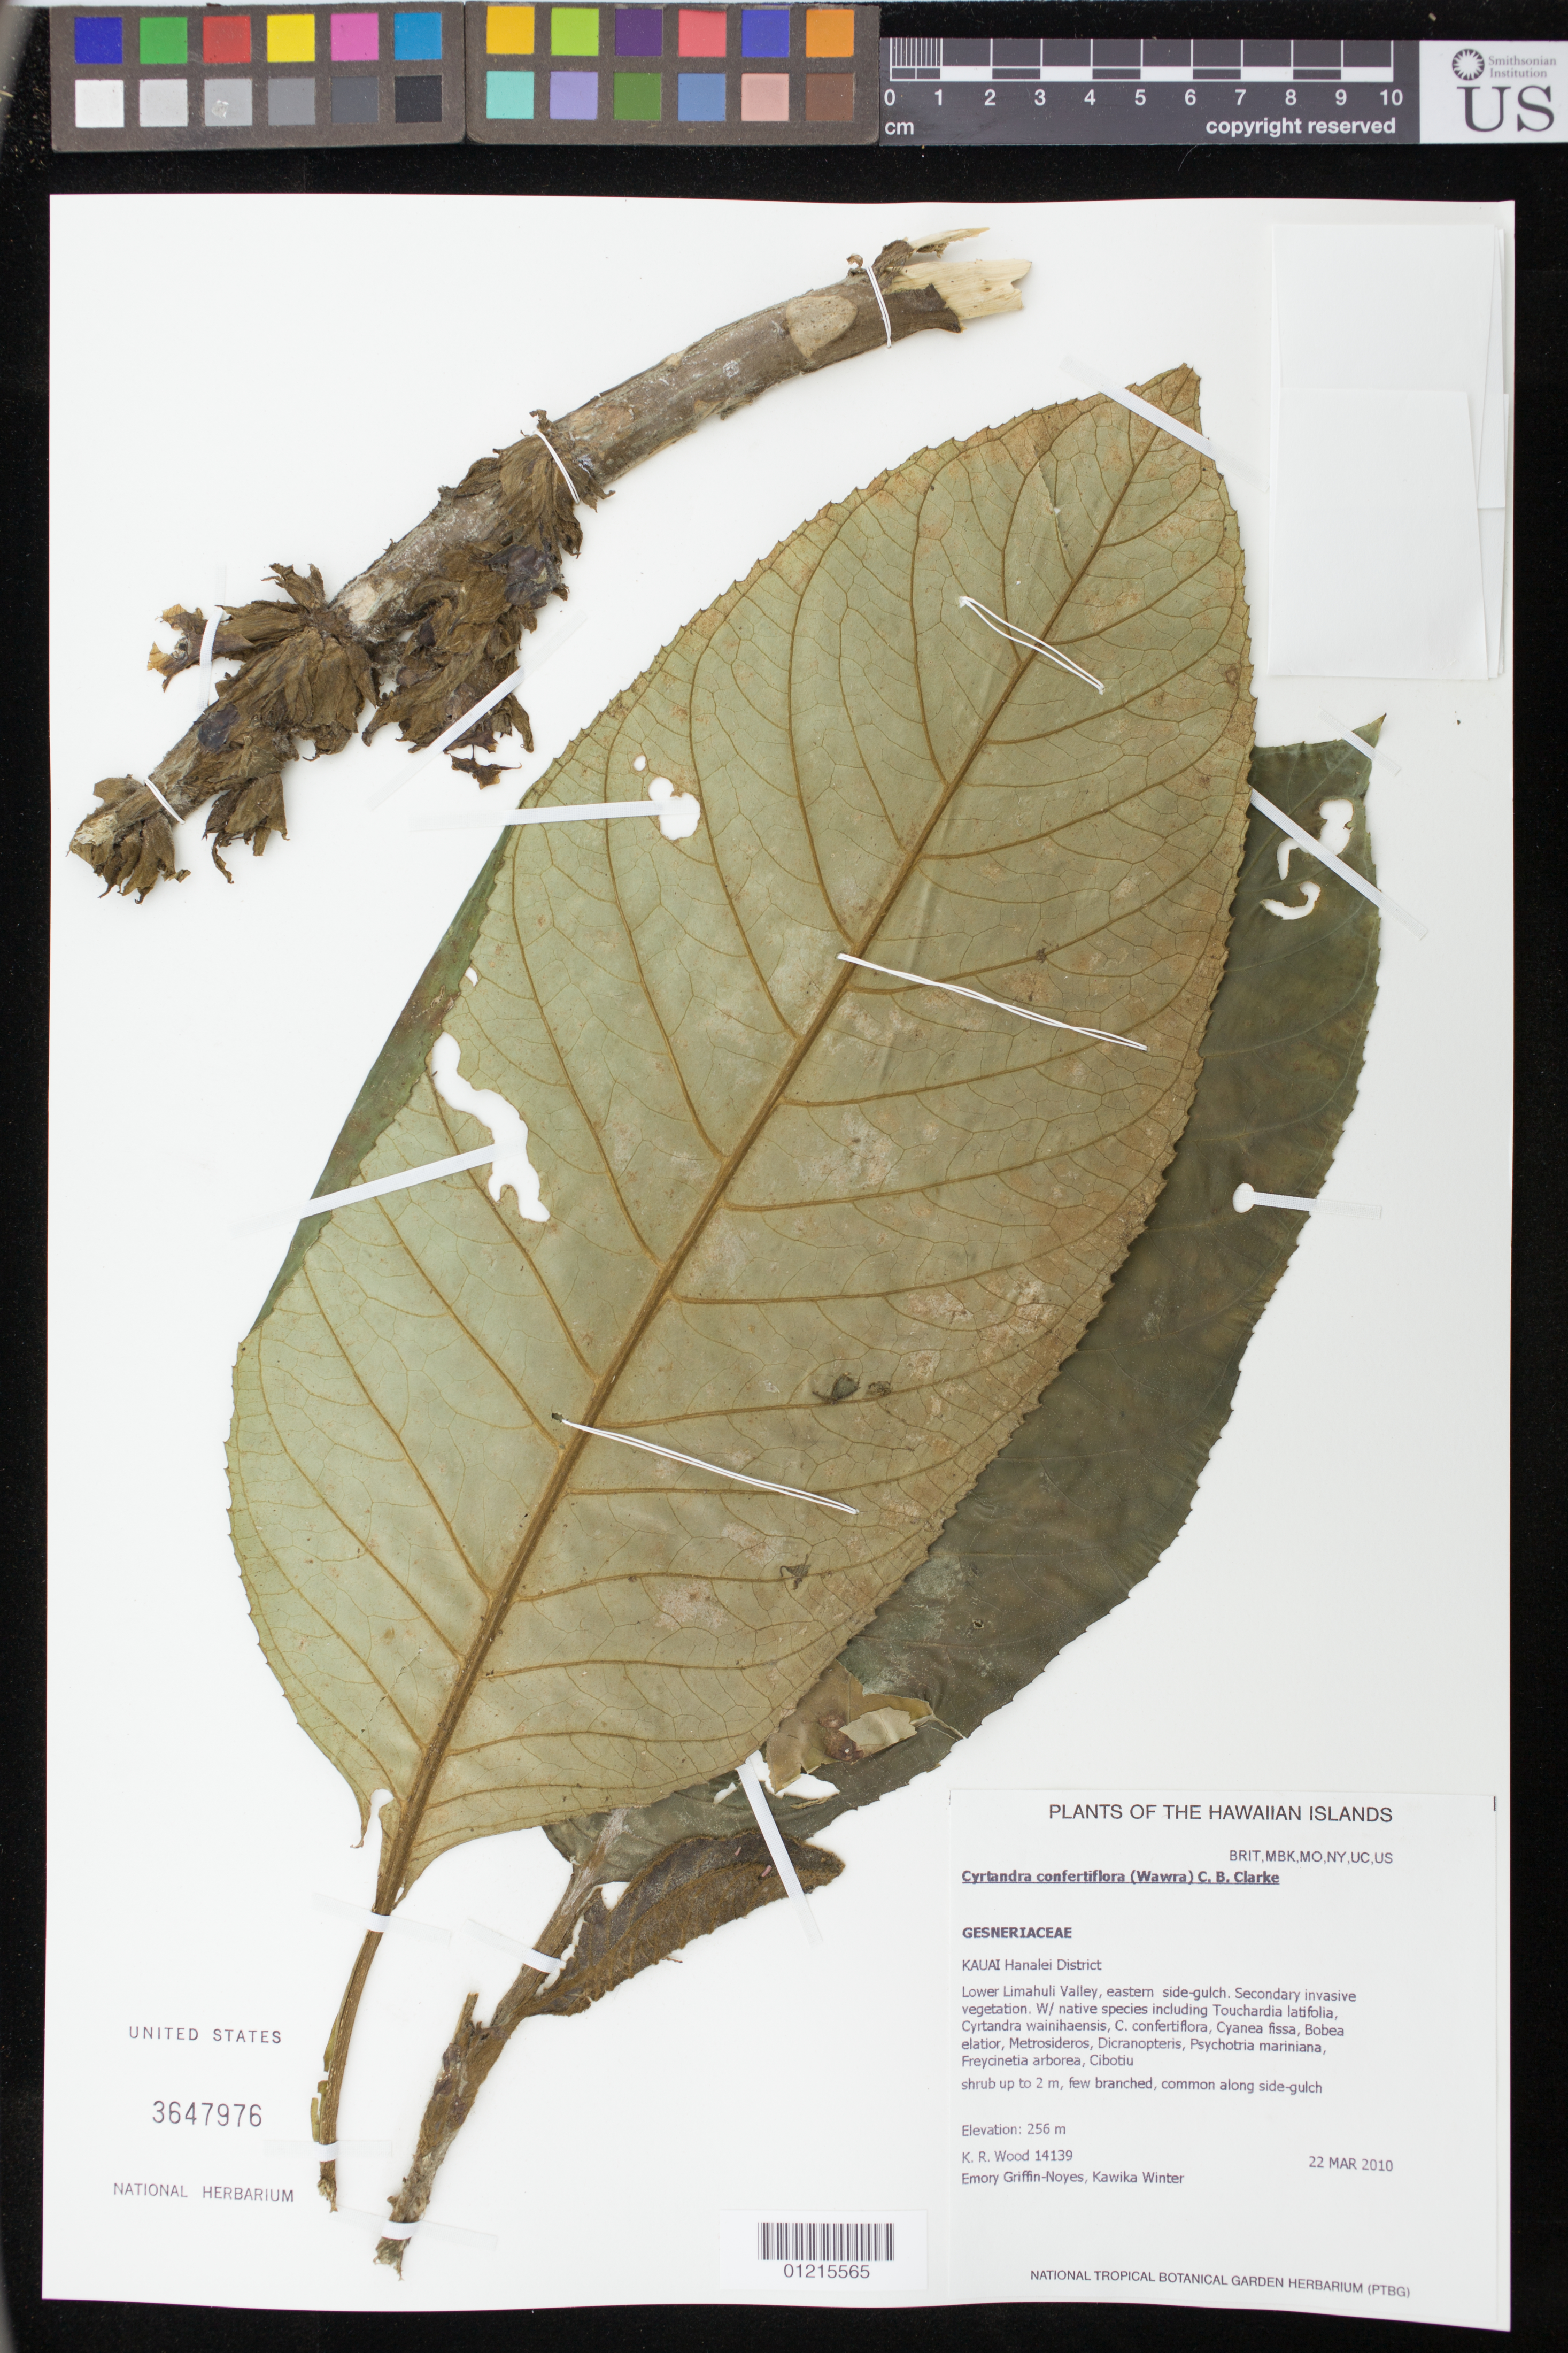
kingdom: Plantae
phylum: Tracheophyta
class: Magnoliopsida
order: Lamiales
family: Gesneriaceae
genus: Cyrtandra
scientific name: Cyrtandra confertiflora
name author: (Wawra) C.B. Clarke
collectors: K. R. Wood, E. Griffin-Noyes & K. Winter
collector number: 14139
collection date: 2010-03-22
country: United States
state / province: Hawaii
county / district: Kauai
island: Kaua'i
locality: Hanalei District, lower Limahuli Valley, eastern side-gulch.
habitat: Secondary invasive vegetation.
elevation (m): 256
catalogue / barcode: US 3647976